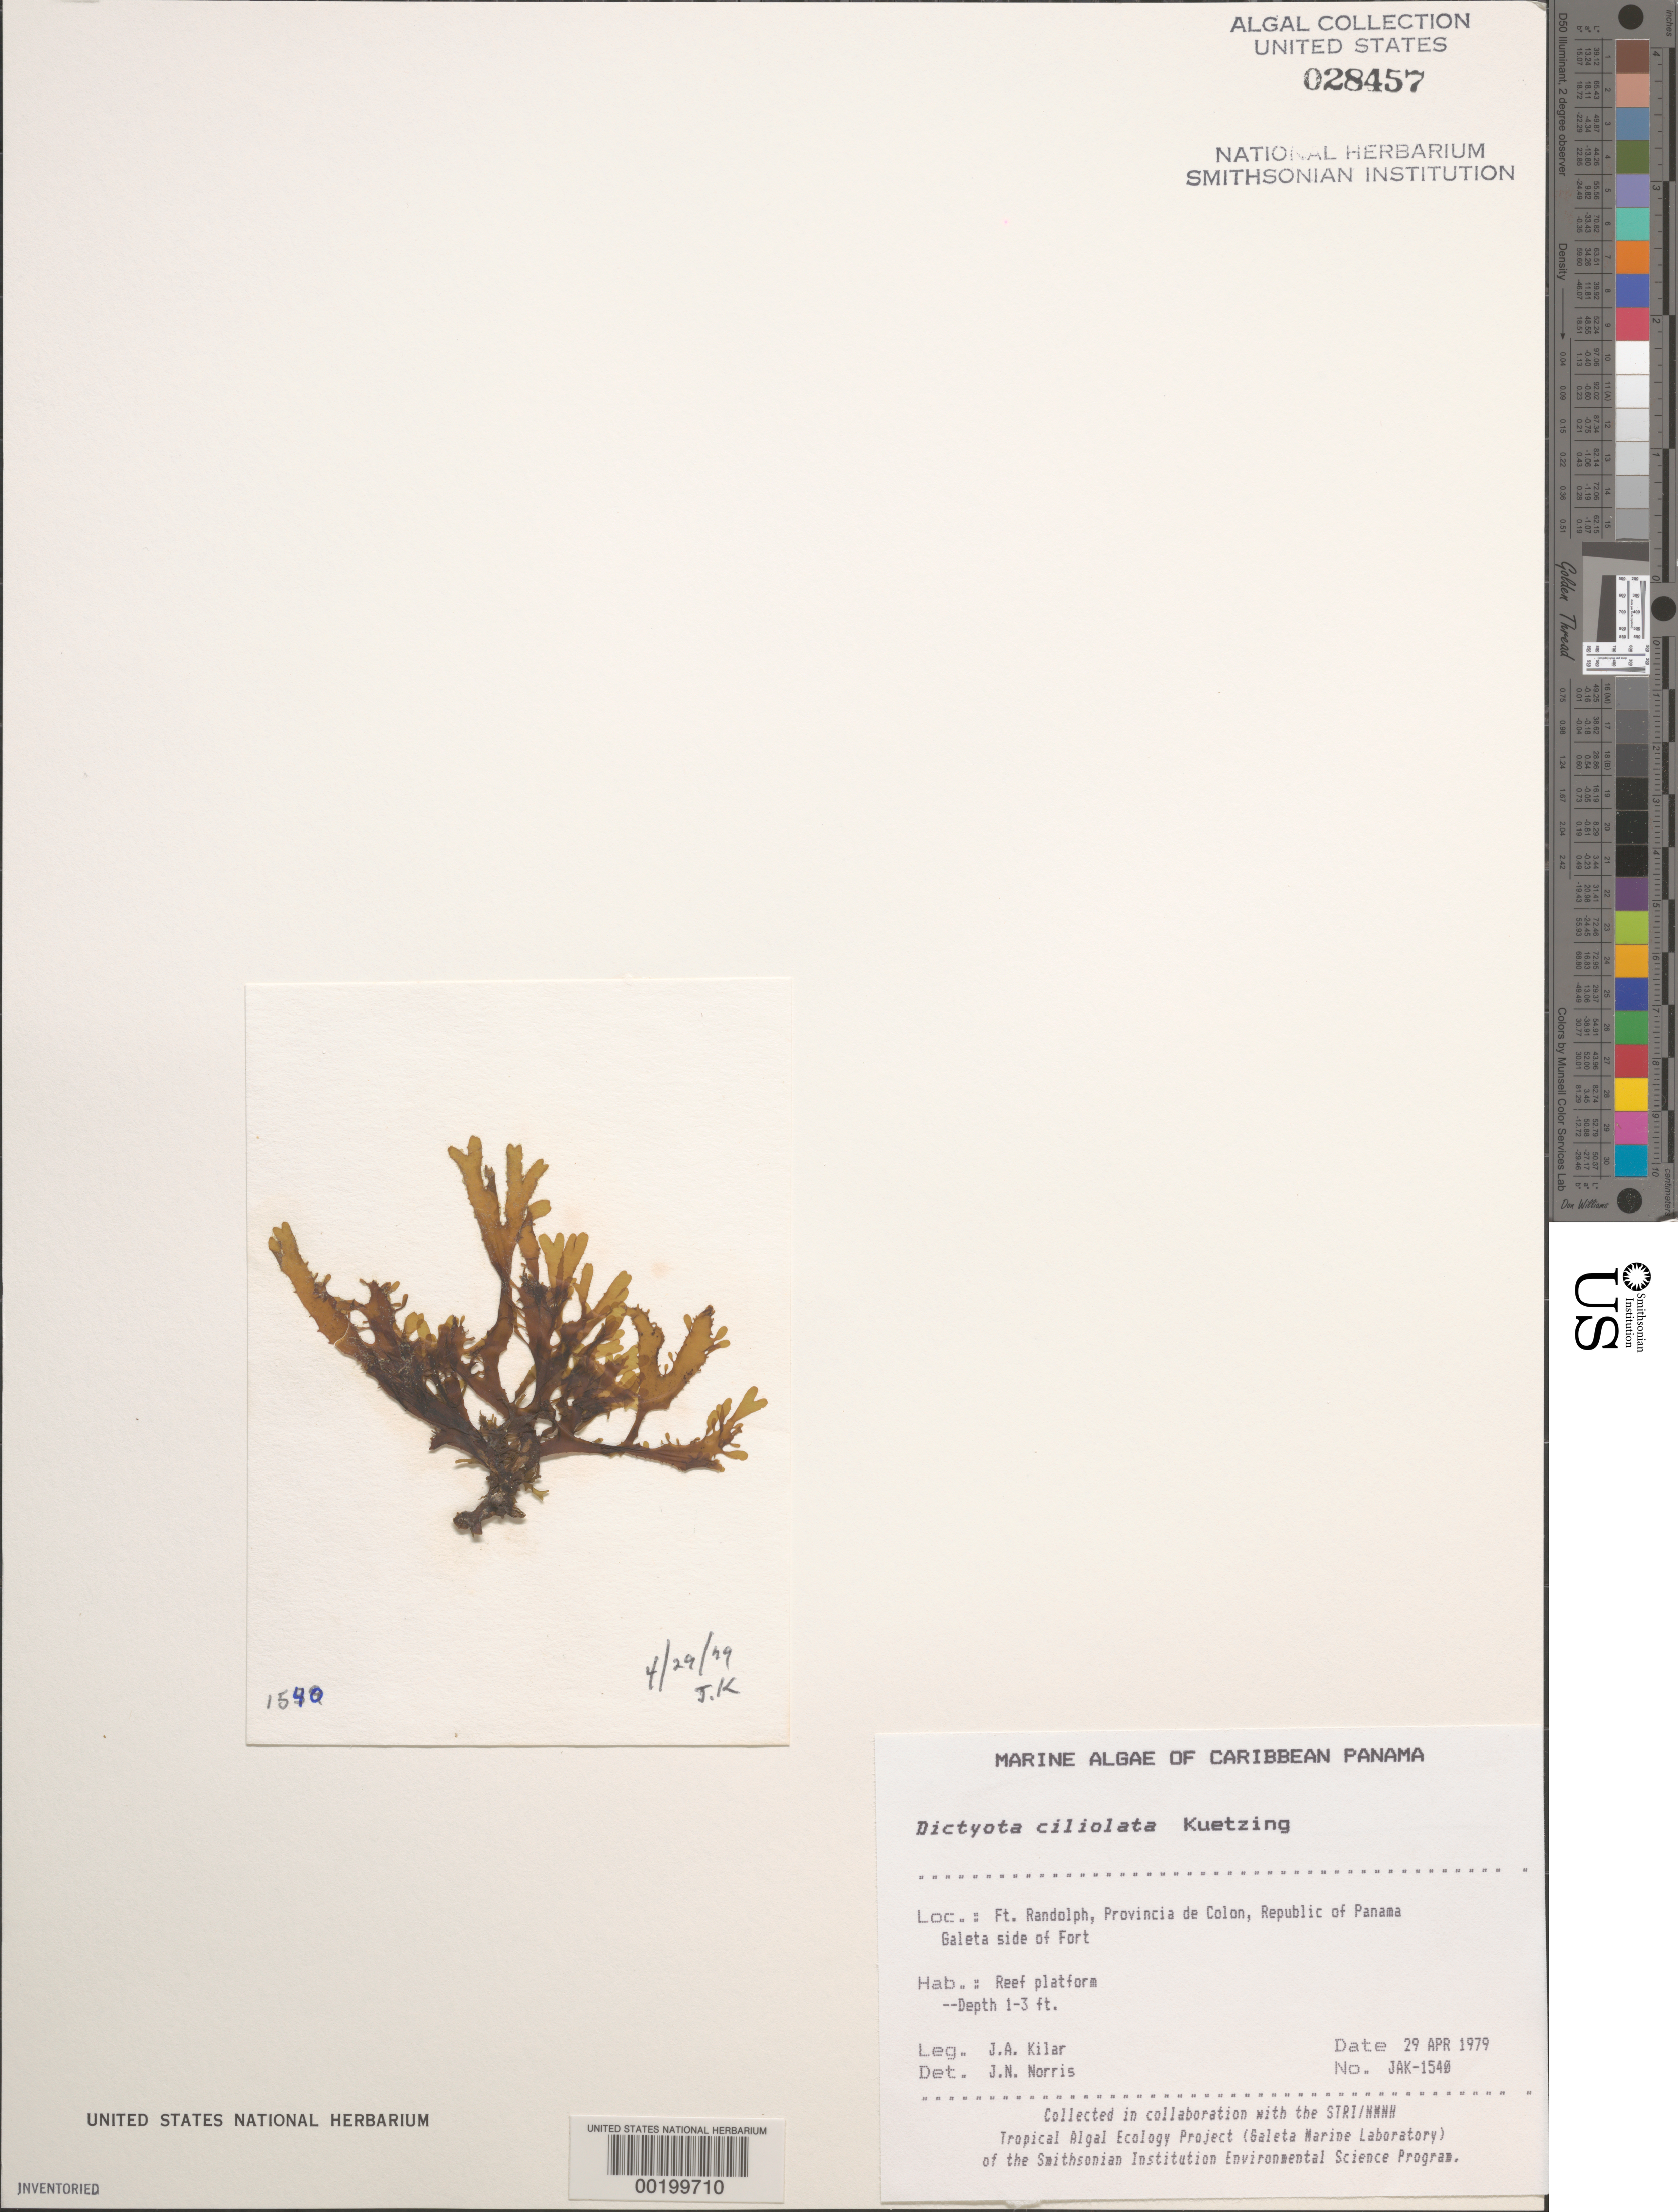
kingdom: Chromista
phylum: Ochrophyta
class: Phaeophyceae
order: Dictyotales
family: Dictyotaceae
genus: Dictyota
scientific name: Dictyota ciliolata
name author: Sond. ex Kütz.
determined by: Norris, James N.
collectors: J. A. Kilar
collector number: JAK-1540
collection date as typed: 29 Apr 1979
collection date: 1979-04-29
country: Panama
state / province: Colón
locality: Fort Randolph, Galeta side of fort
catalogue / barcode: US 28457